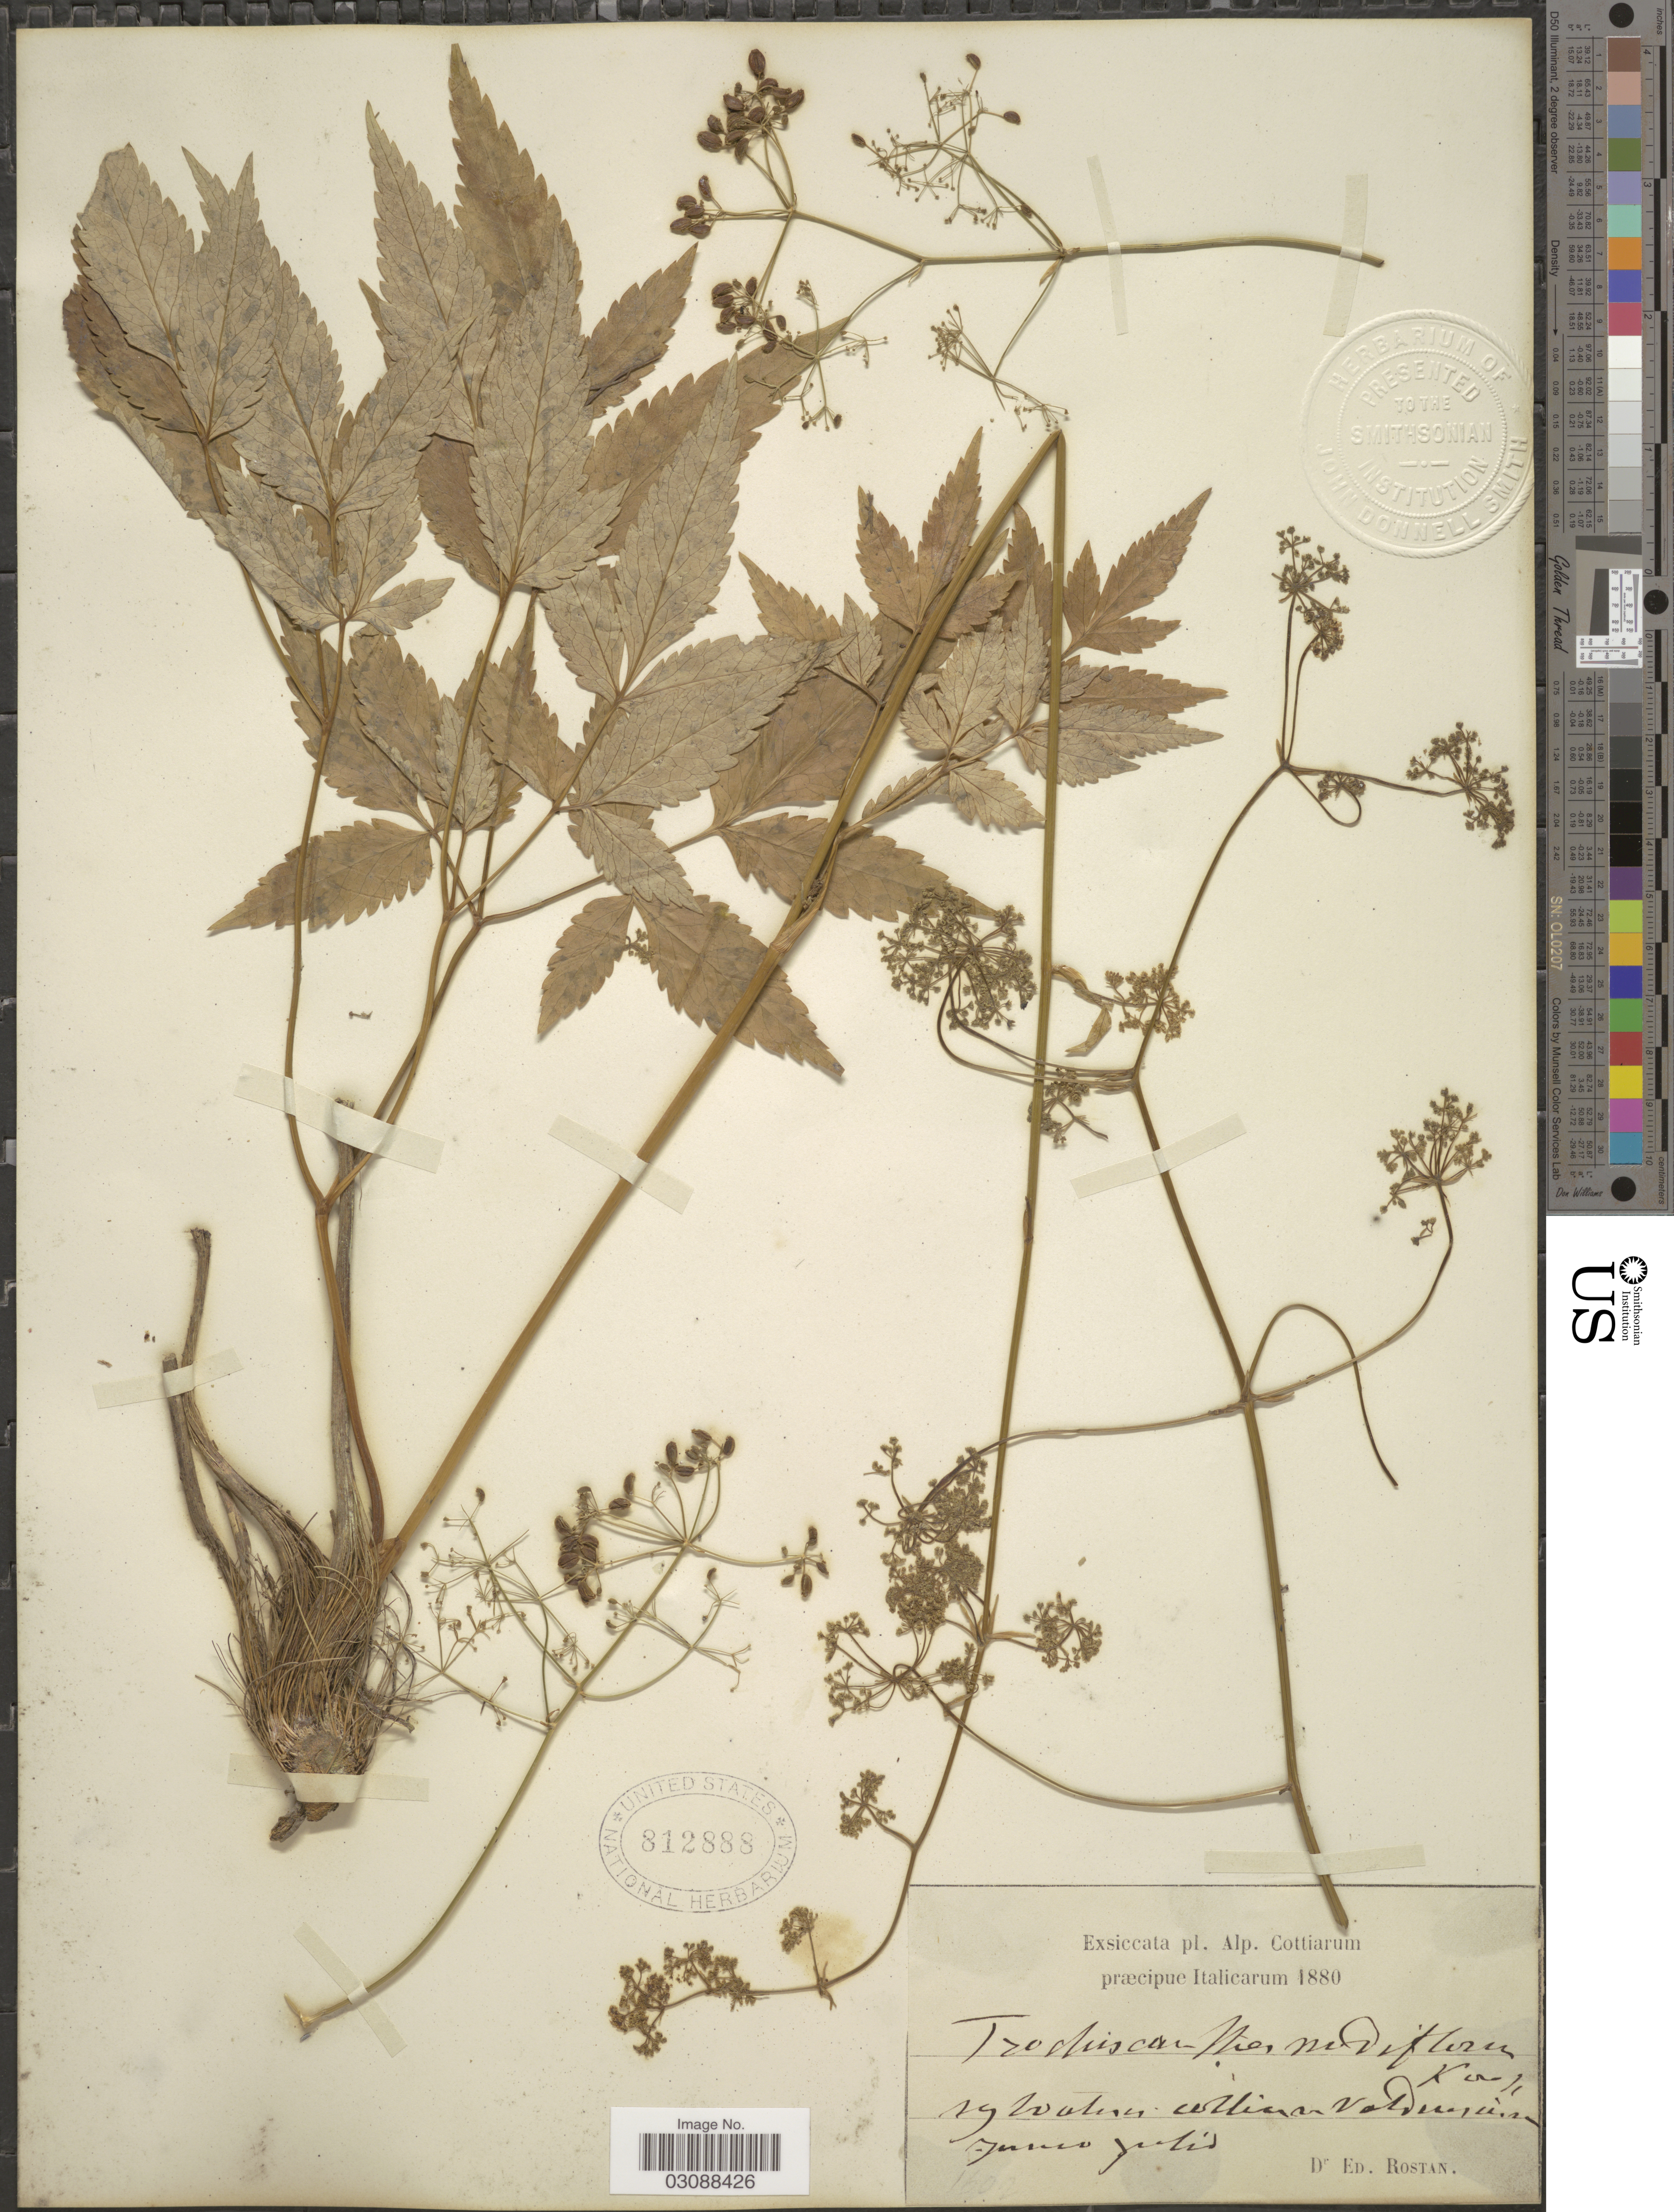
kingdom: Plantae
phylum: Tracheophyta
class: Magnoliopsida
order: Apiales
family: Apiaceae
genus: Trochiscanthes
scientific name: Trochiscanthes nodiflorus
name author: (All.) W.D.J. Koch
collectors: E. Rostan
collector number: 1602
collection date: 1880-06/1880-07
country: Italy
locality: Alp. Cottiarum. [illegible text] collines Valdenium.[interpreted]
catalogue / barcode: US 812888